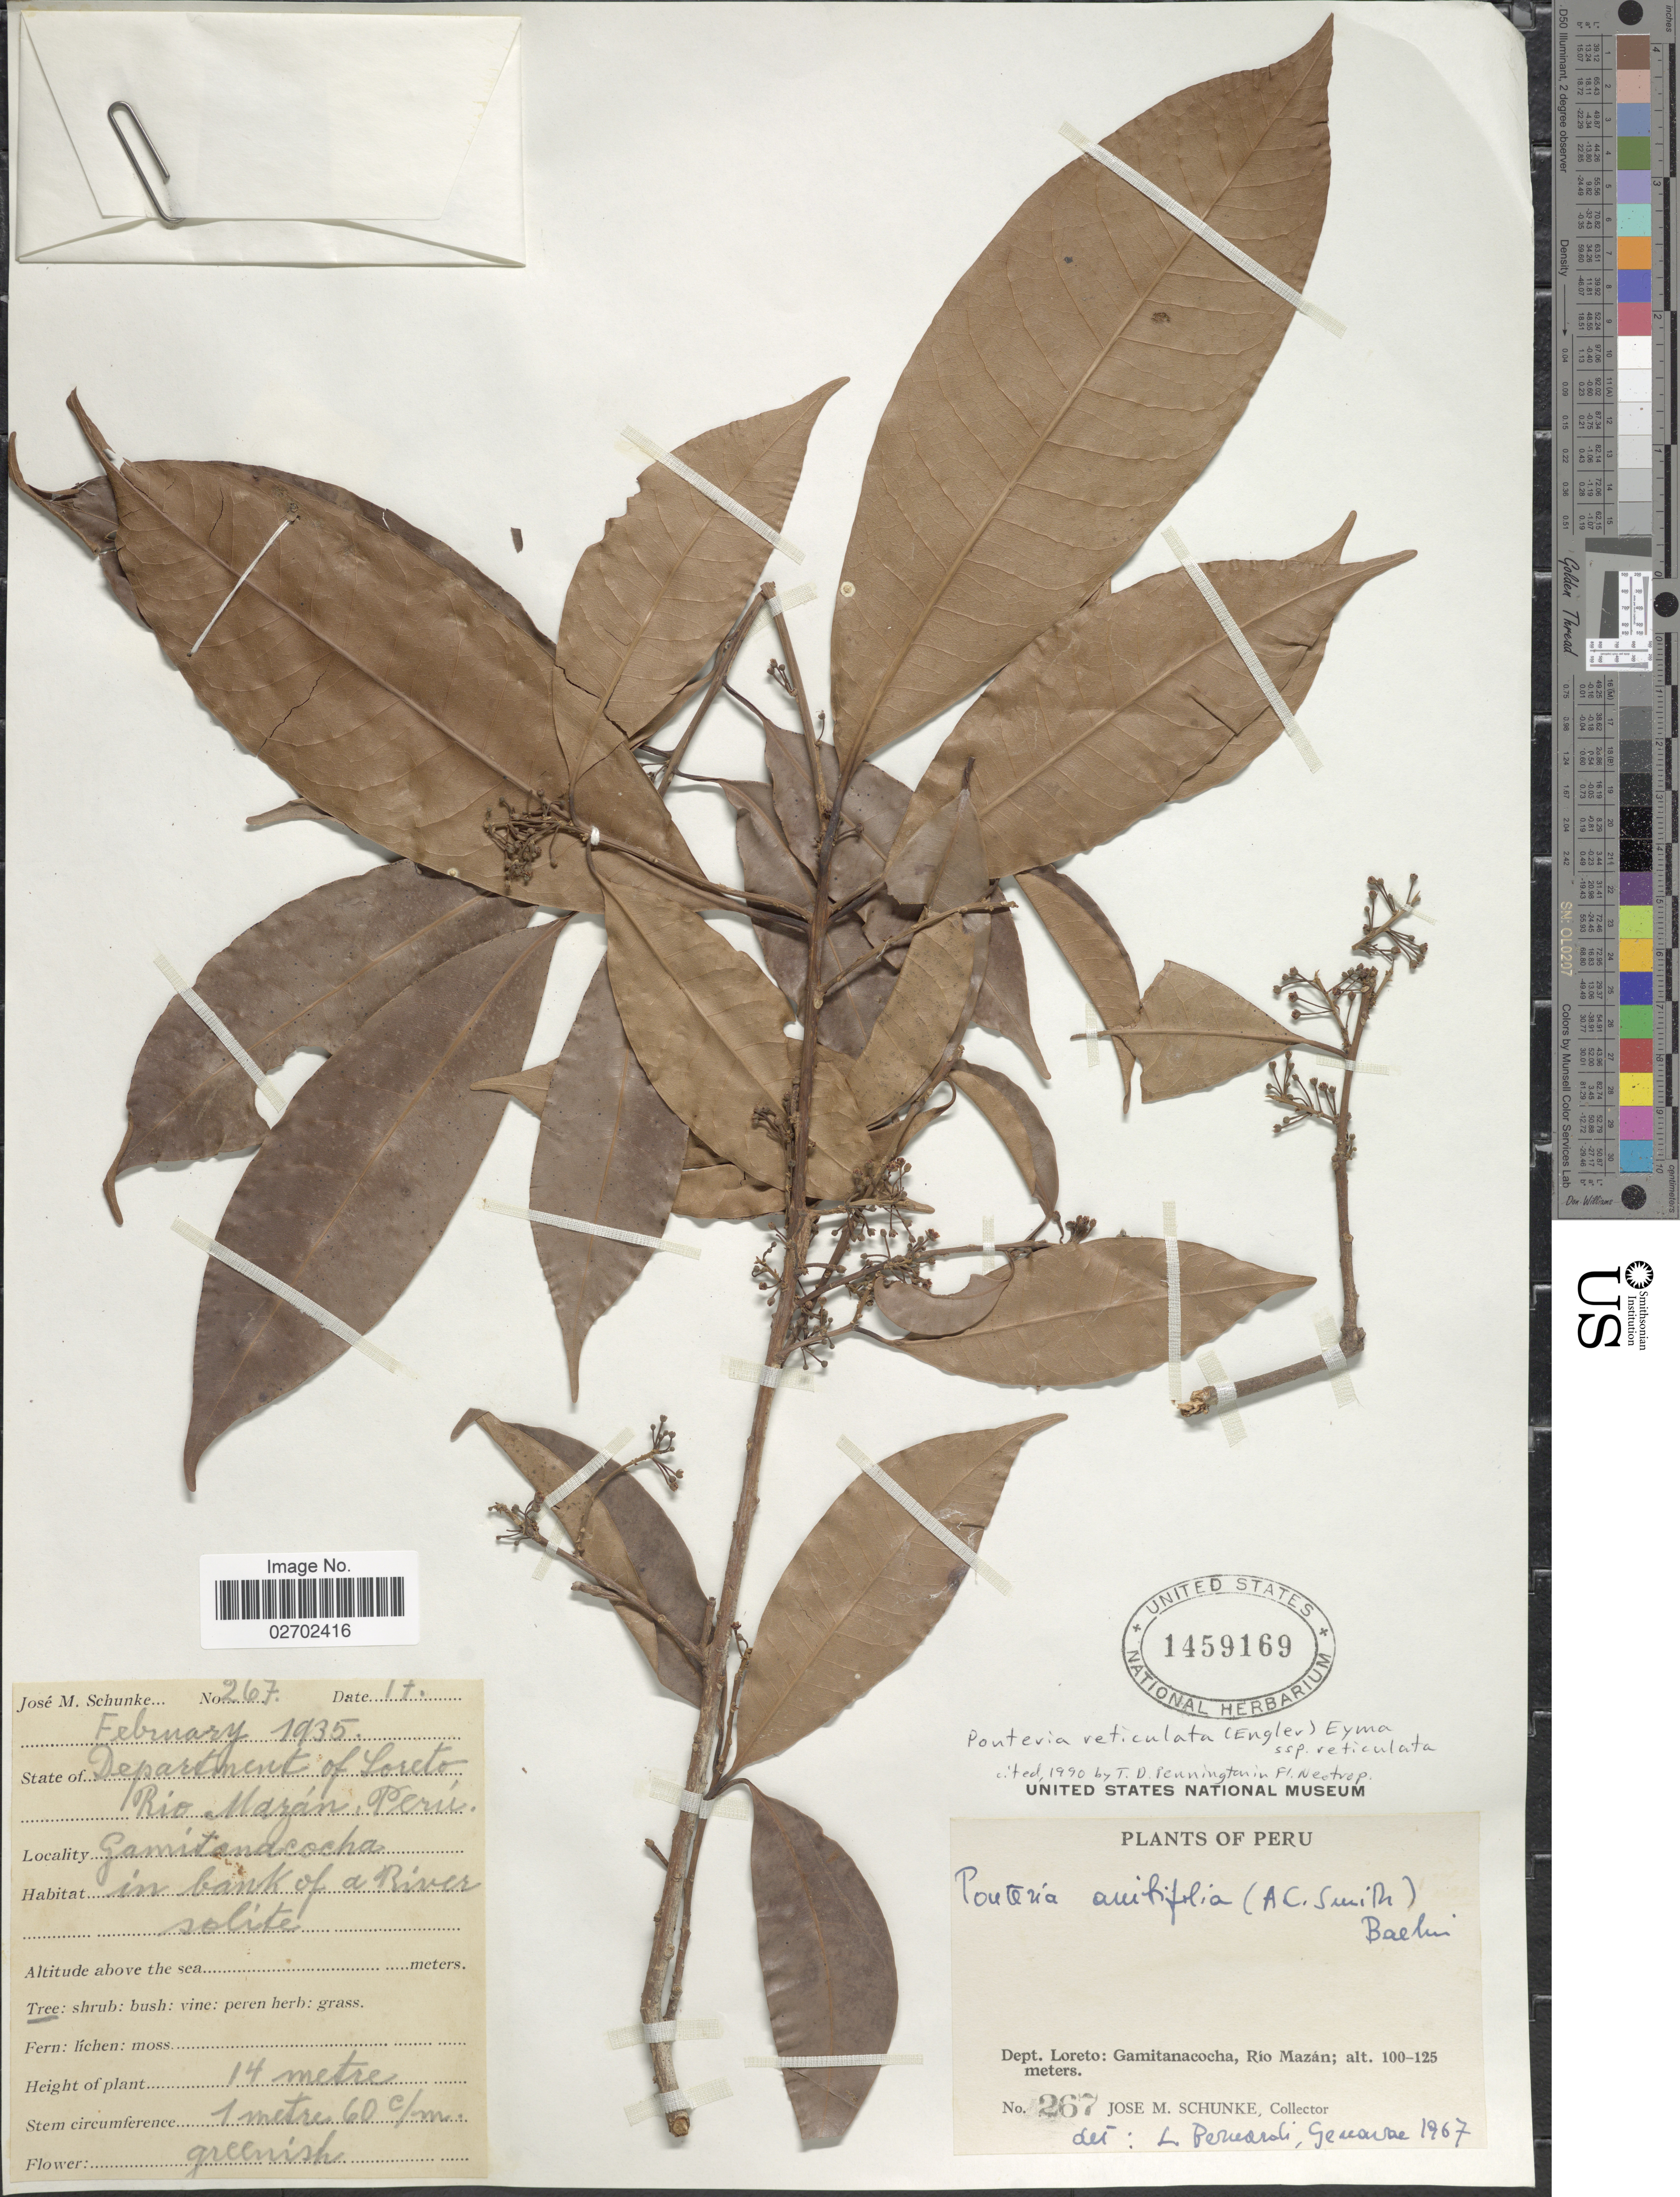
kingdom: Plantae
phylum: Tracheophyta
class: Magnoliopsida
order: Ericales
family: Sapotaceae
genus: Pouteria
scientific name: Pouteria reticulata subsp. reticulata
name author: (Engl.) Eyma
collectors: J. M. Schunke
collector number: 267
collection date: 1935-02-17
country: Peru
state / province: Loreto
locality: Gamitanacocha, Rio Mazán.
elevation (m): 100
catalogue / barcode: US 1459169